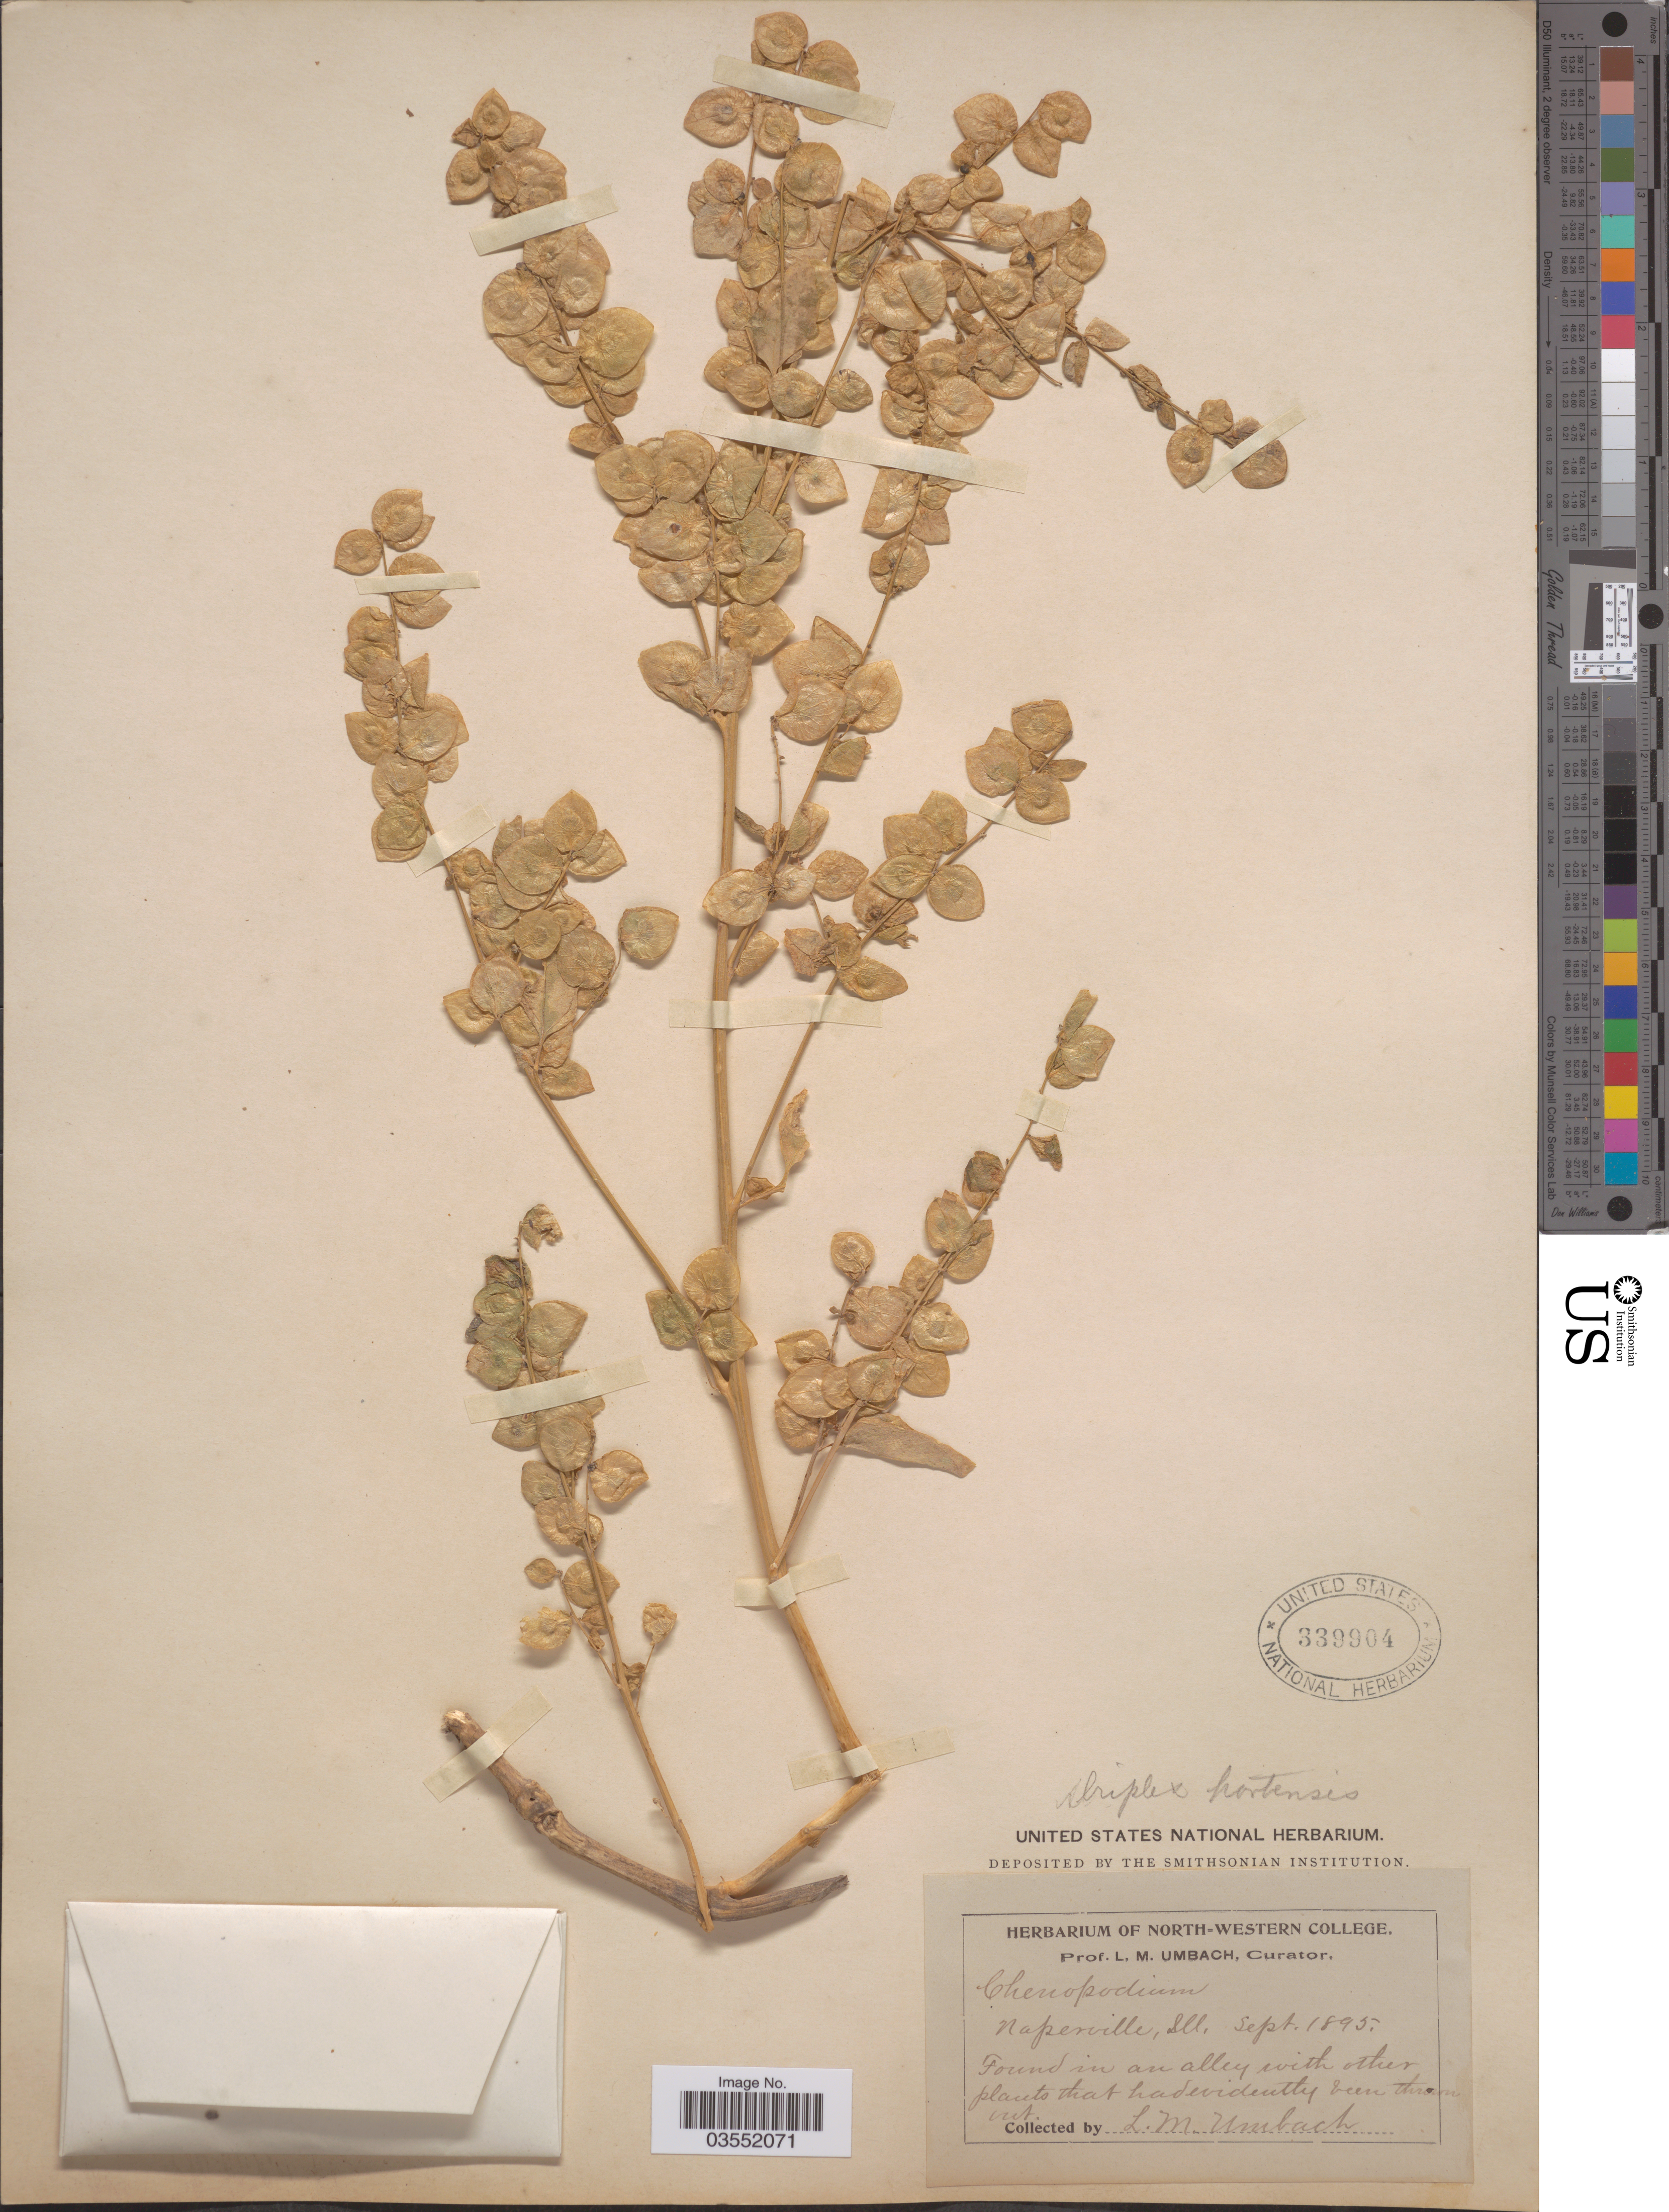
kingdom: Plantae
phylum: Tracheophyta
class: Magnoliopsida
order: Caryophyllales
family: Amaranthaceae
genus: Atriplex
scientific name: Atriplex hortensis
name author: L.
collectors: L. M. Umbach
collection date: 1895-09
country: United States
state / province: Illinois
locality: Naperville.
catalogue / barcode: US 339904